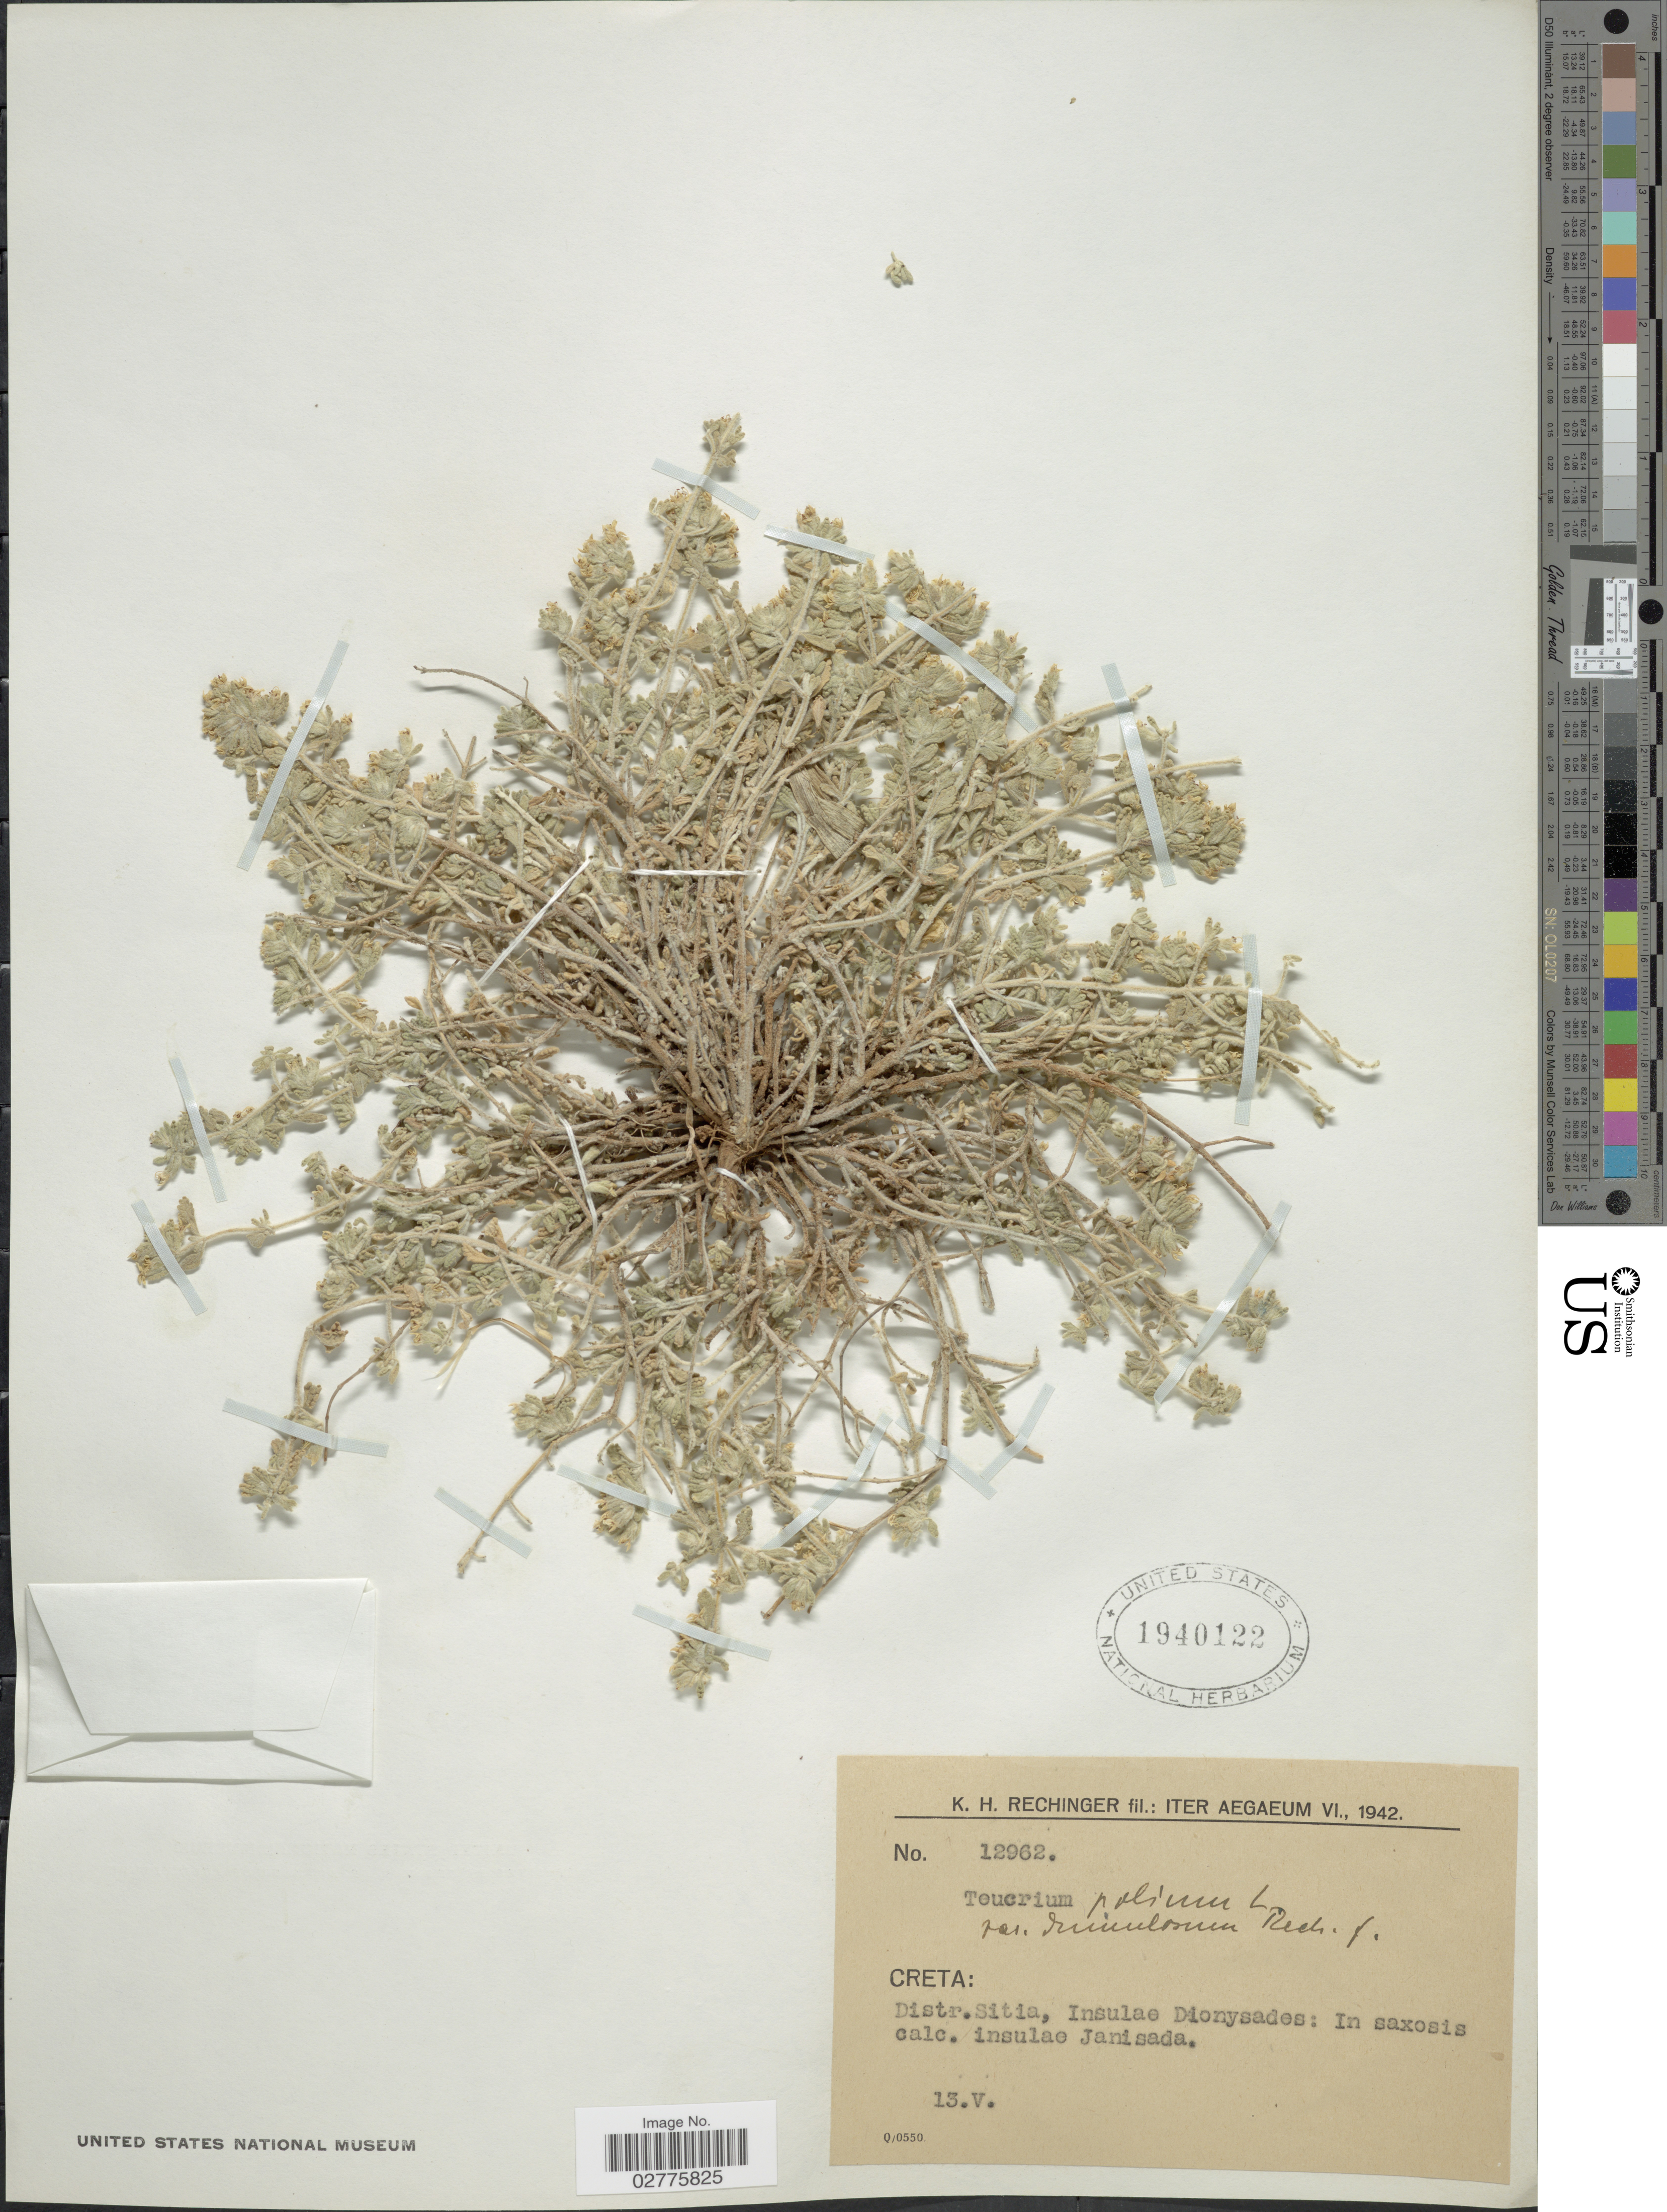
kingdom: Plantae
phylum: Tracheophyta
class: Magnoliopsida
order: Lamiales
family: Lamiaceae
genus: Teucrium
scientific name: Teucrium polium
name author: L.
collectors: K. H. Rechinger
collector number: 12962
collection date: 1942-05-13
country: Greece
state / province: Crete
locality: Aegaeum. Creta: Distr. Sitia, Insulae Dionysades: In saxosis calc. insulae Janisada.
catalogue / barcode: US 1940122